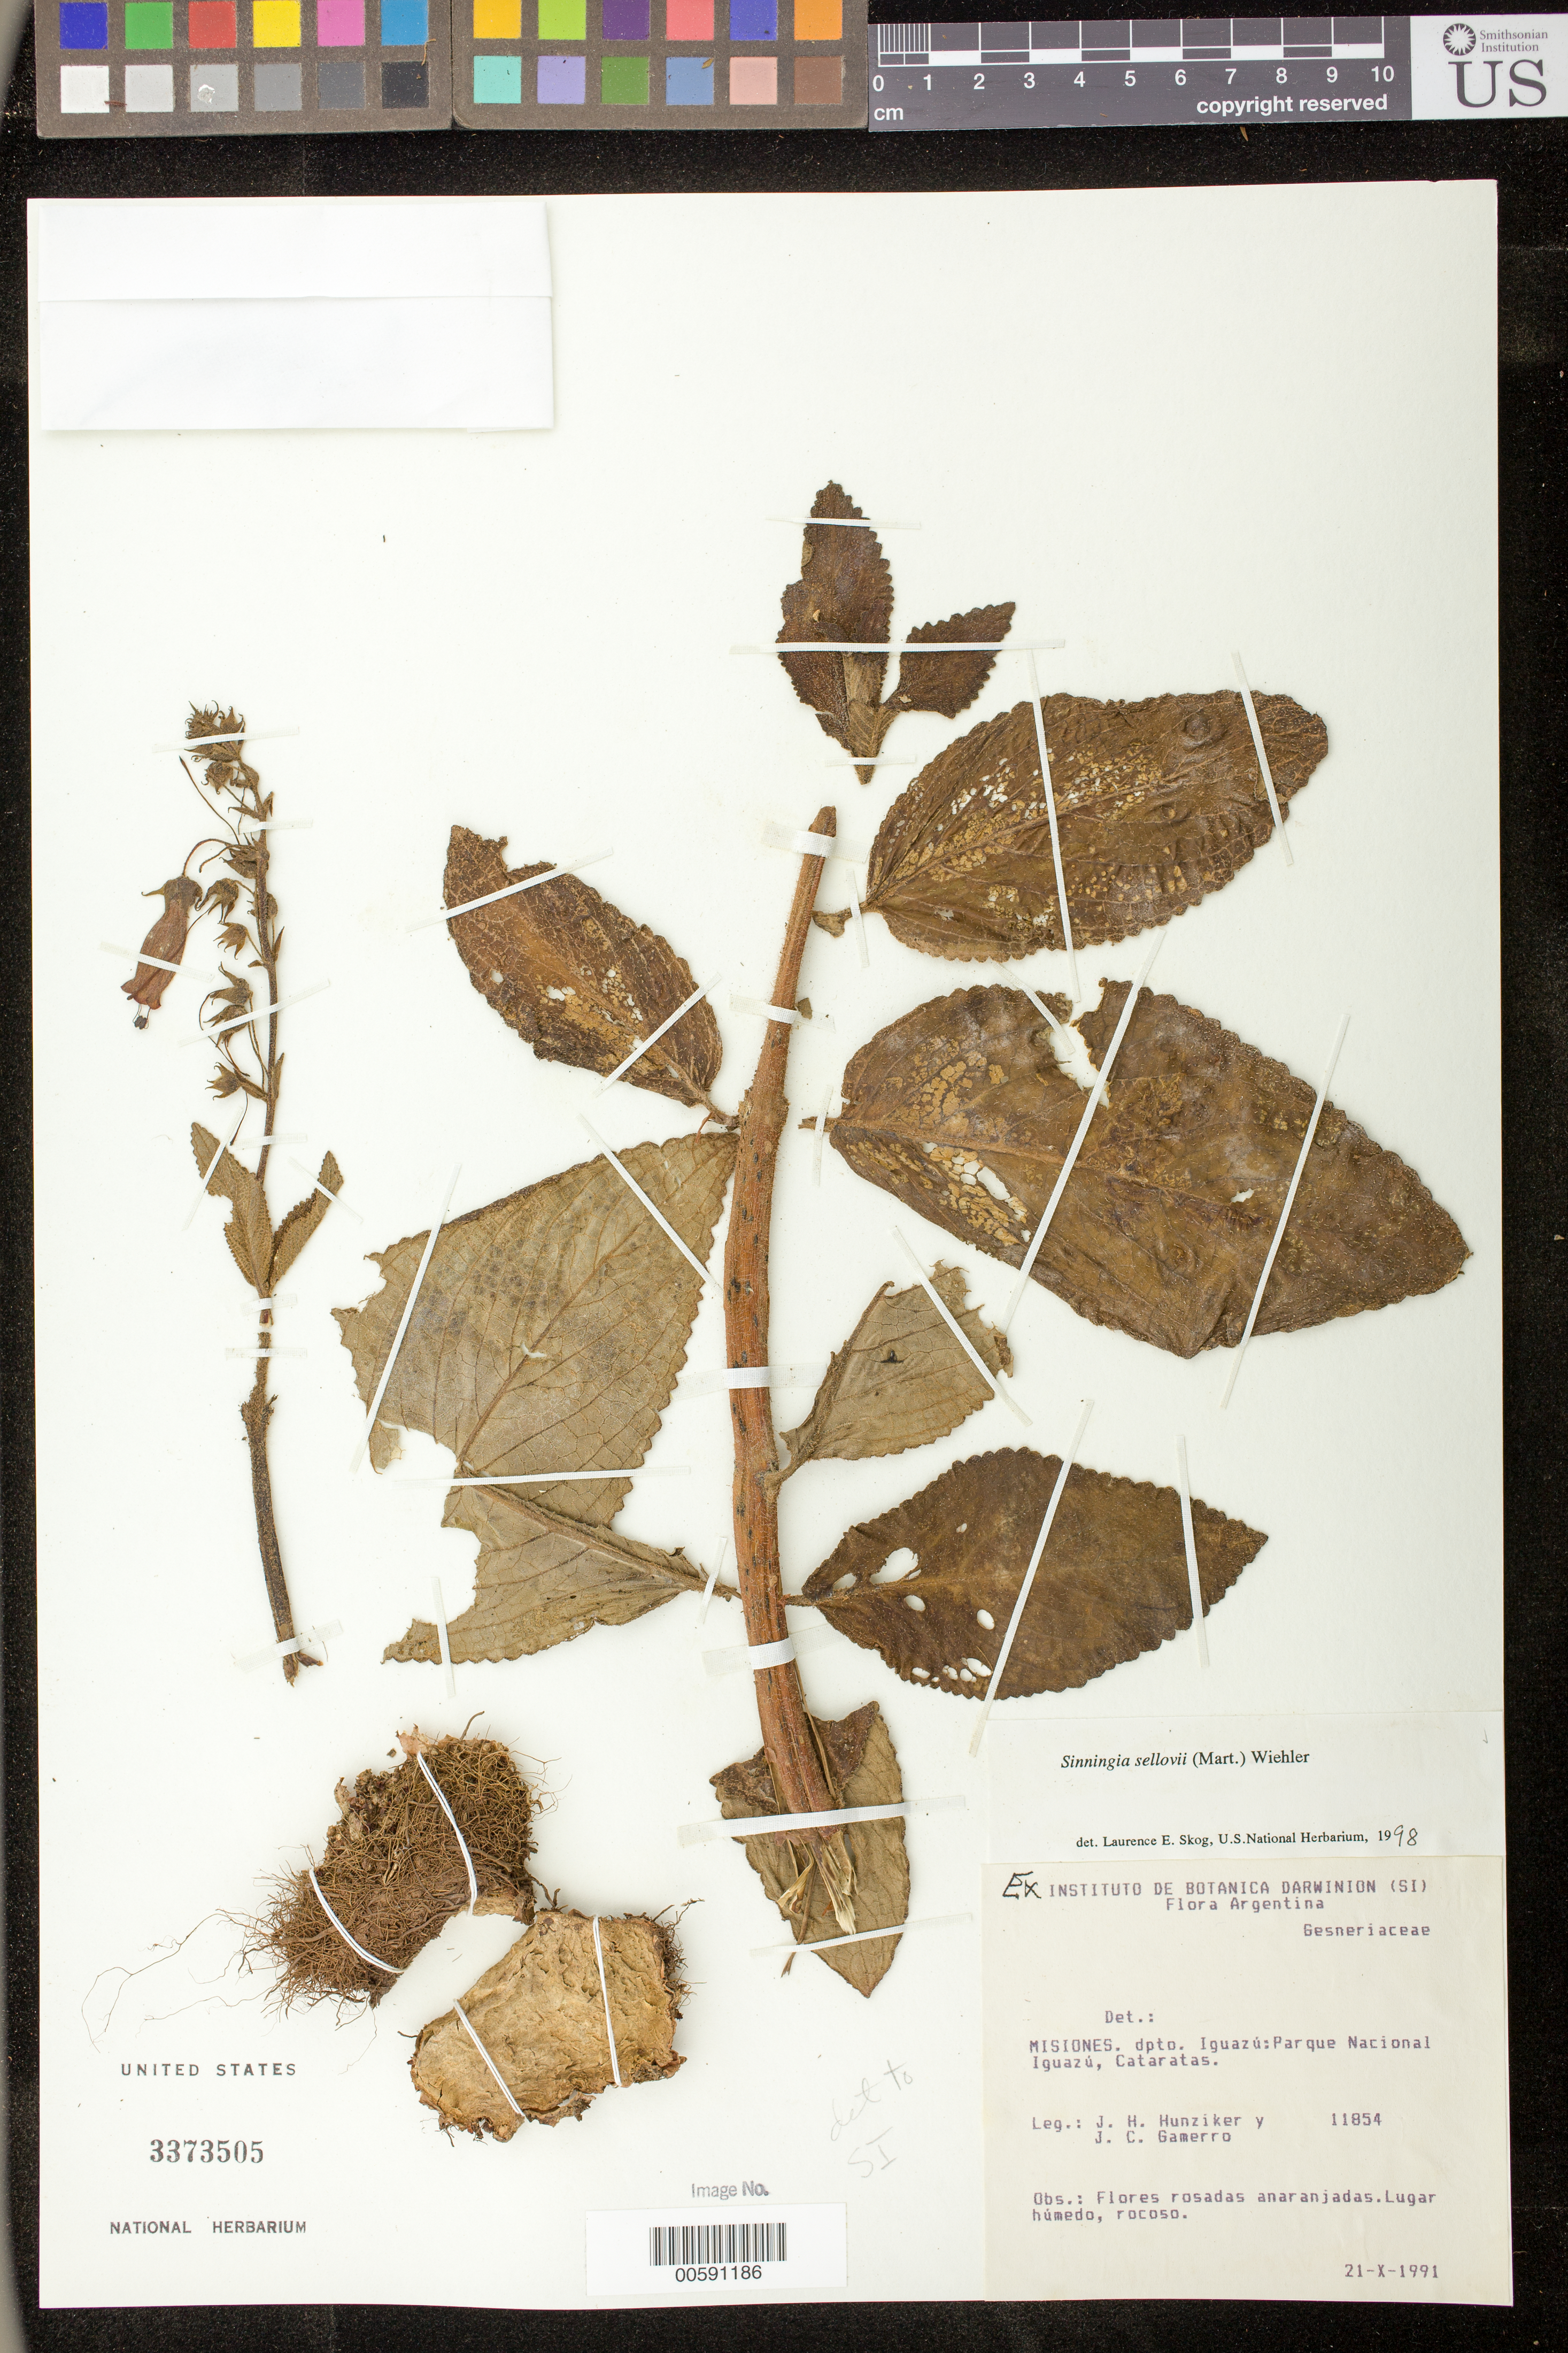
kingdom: Plantae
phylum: Tracheophyta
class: Magnoliopsida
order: Lamiales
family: Gesneriaceae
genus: Sinningia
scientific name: Sinningia sellovii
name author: (Mart.) Wiehler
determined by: Skog, Laurence E.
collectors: J. H. Hunziker & J. Gamerro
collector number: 11854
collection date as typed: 21 Oct 1991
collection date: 1991-10-21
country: Argentina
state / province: Misiones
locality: Dpto. Iguazú, Parque Nacional Iguazú, Cataratas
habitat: Lugar húmedo, rocoso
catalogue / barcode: US 3373505